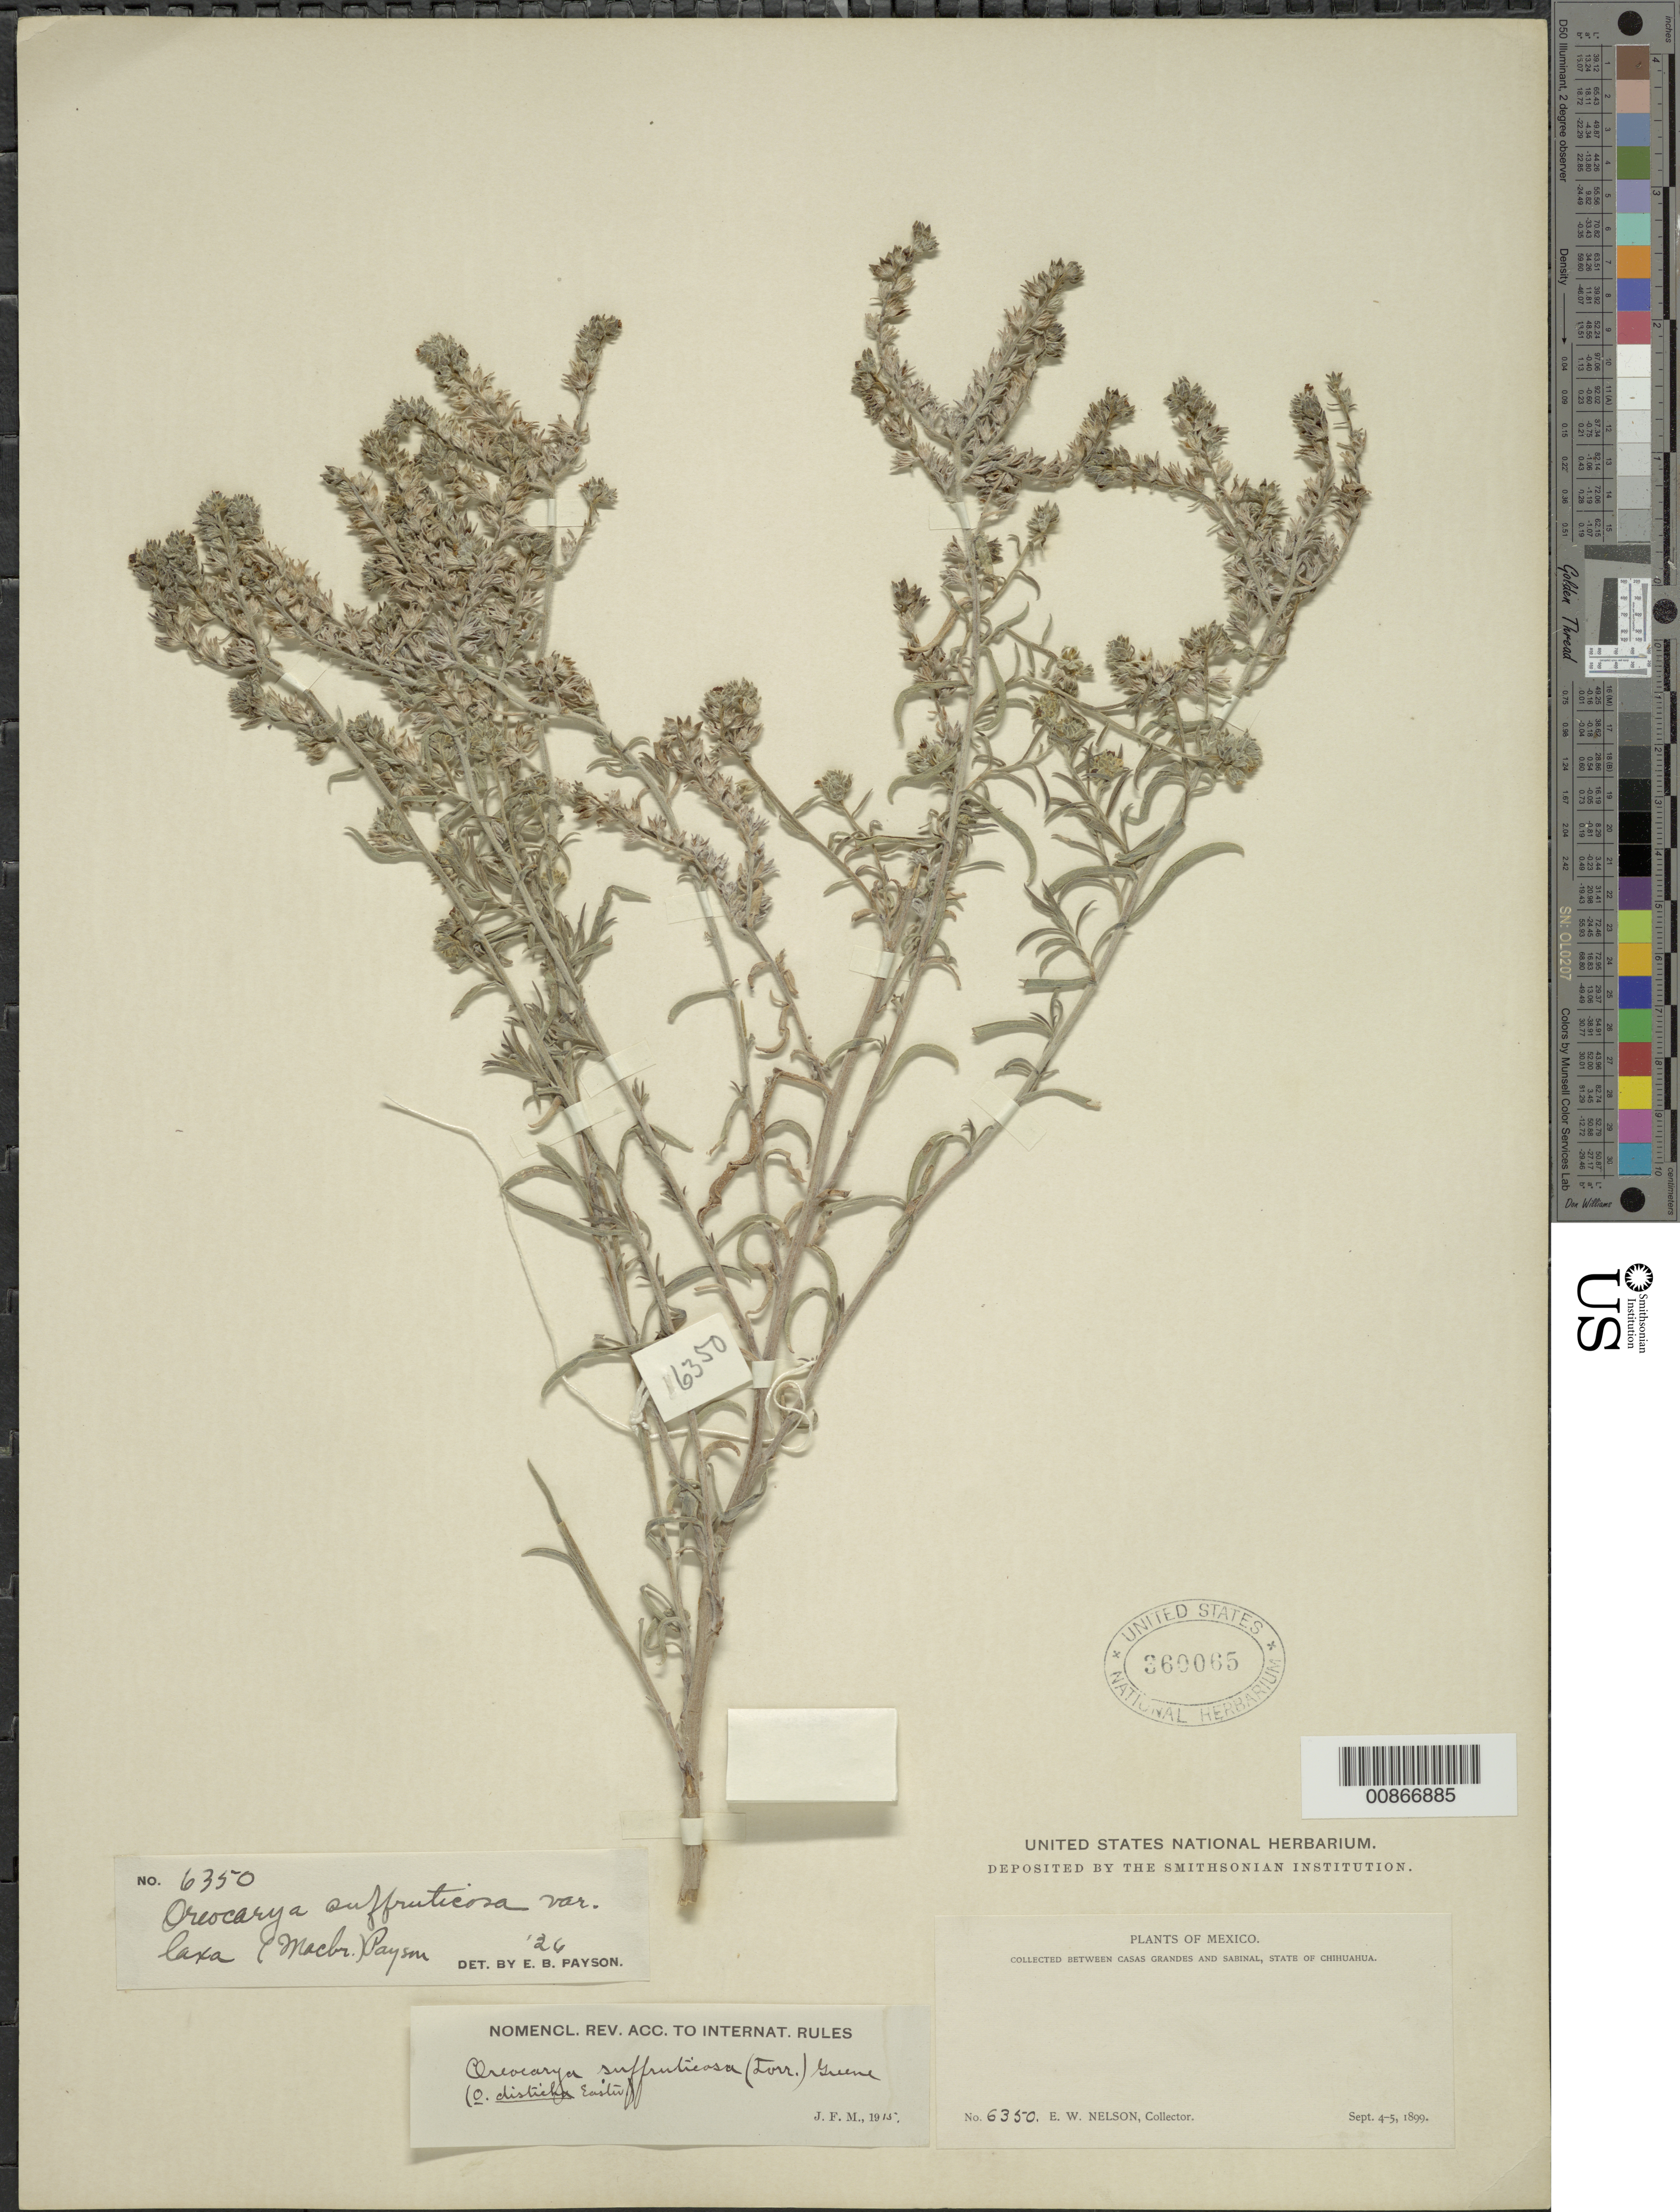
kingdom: Plantae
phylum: Tracheophyta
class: Magnoliopsida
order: Boraginales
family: Boraginaceae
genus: Oreocarya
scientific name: Oreocarya suffruticosa var. laxa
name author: (J.F. Macbr.) R.B. Kelley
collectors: E. W. Nelson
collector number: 6350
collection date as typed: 04 Sep 1899 to 05 Sep 1899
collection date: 1899-09-04/1899-09-05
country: Mexico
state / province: Chihuahua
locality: Between Casas Grandes and Sabinal, Chihuahua.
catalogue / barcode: US 360065